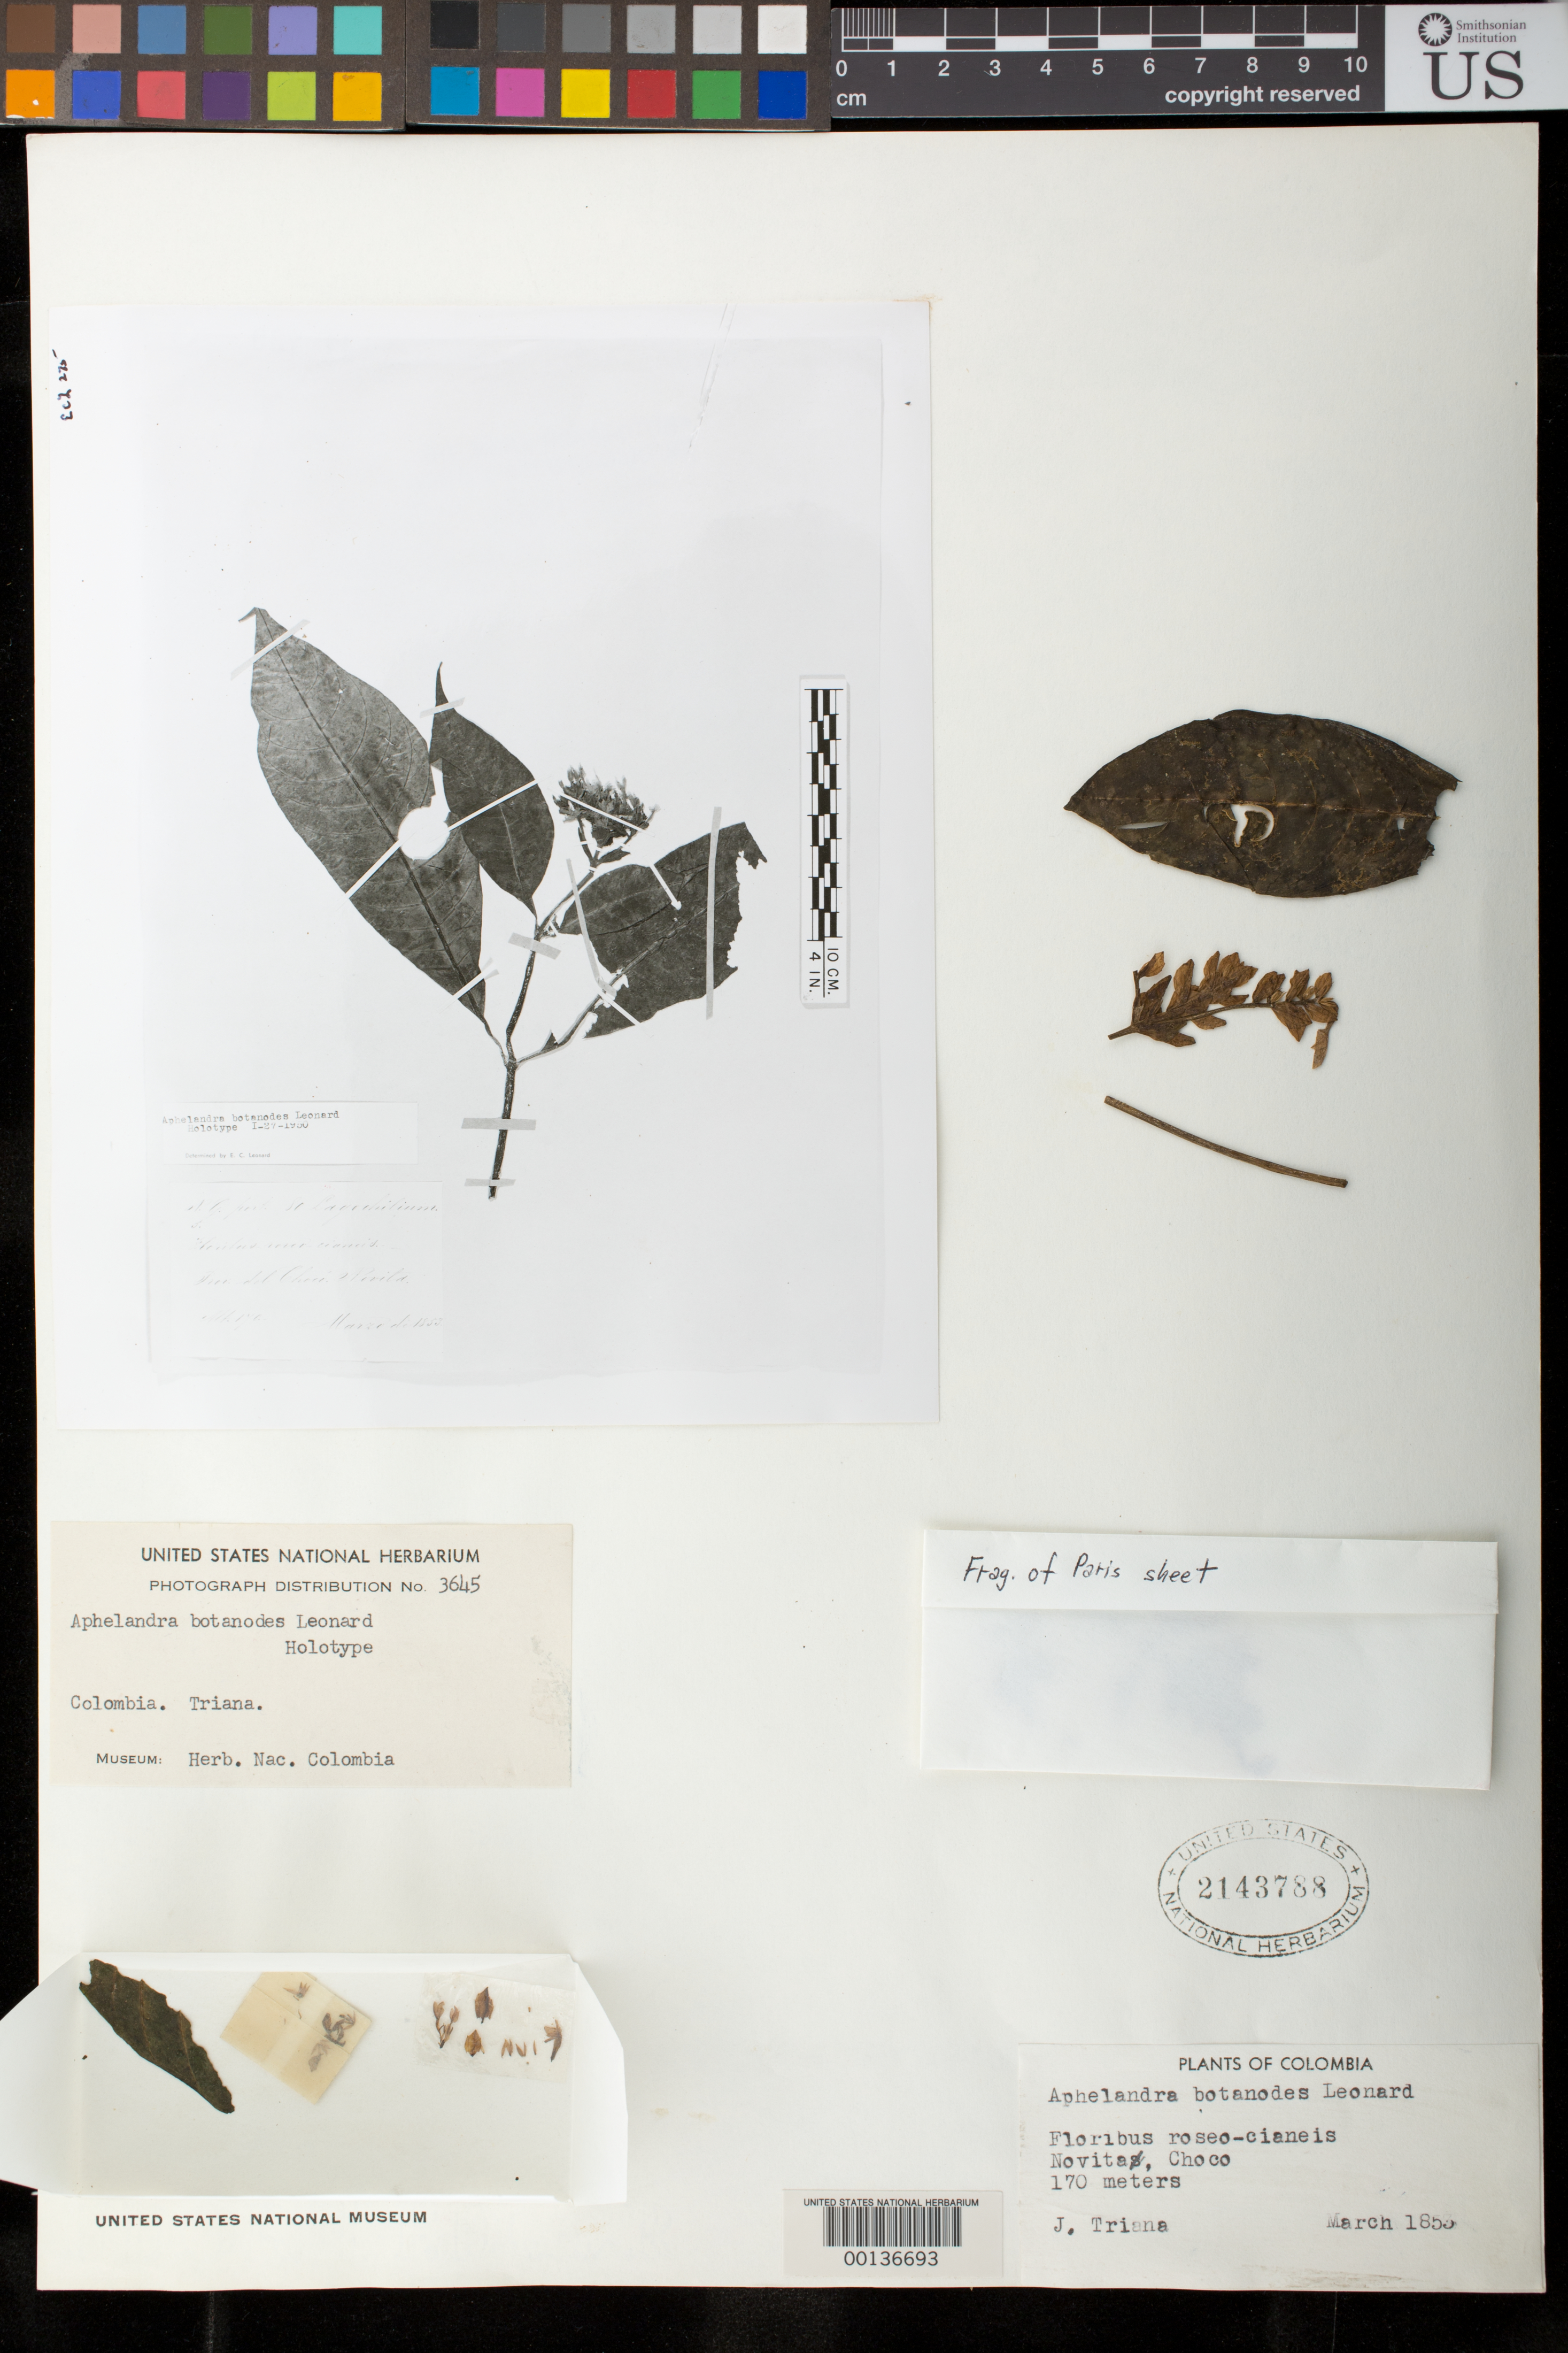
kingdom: Plantae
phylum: Tracheophyta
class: Magnoliopsida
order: Lamiales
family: Acanthaceae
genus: Aphelandra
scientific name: Aphelandra botanodes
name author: Leonard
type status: Isotype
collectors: J. J. Triana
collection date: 1853-03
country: Colombia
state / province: Chocó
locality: Novita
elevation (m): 170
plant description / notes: Photograph (of holotype, COL) and fragmentary material of type specimens (of holotype, ex herb. COL and isotype?, ex herb. Paris)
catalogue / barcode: US 2143788